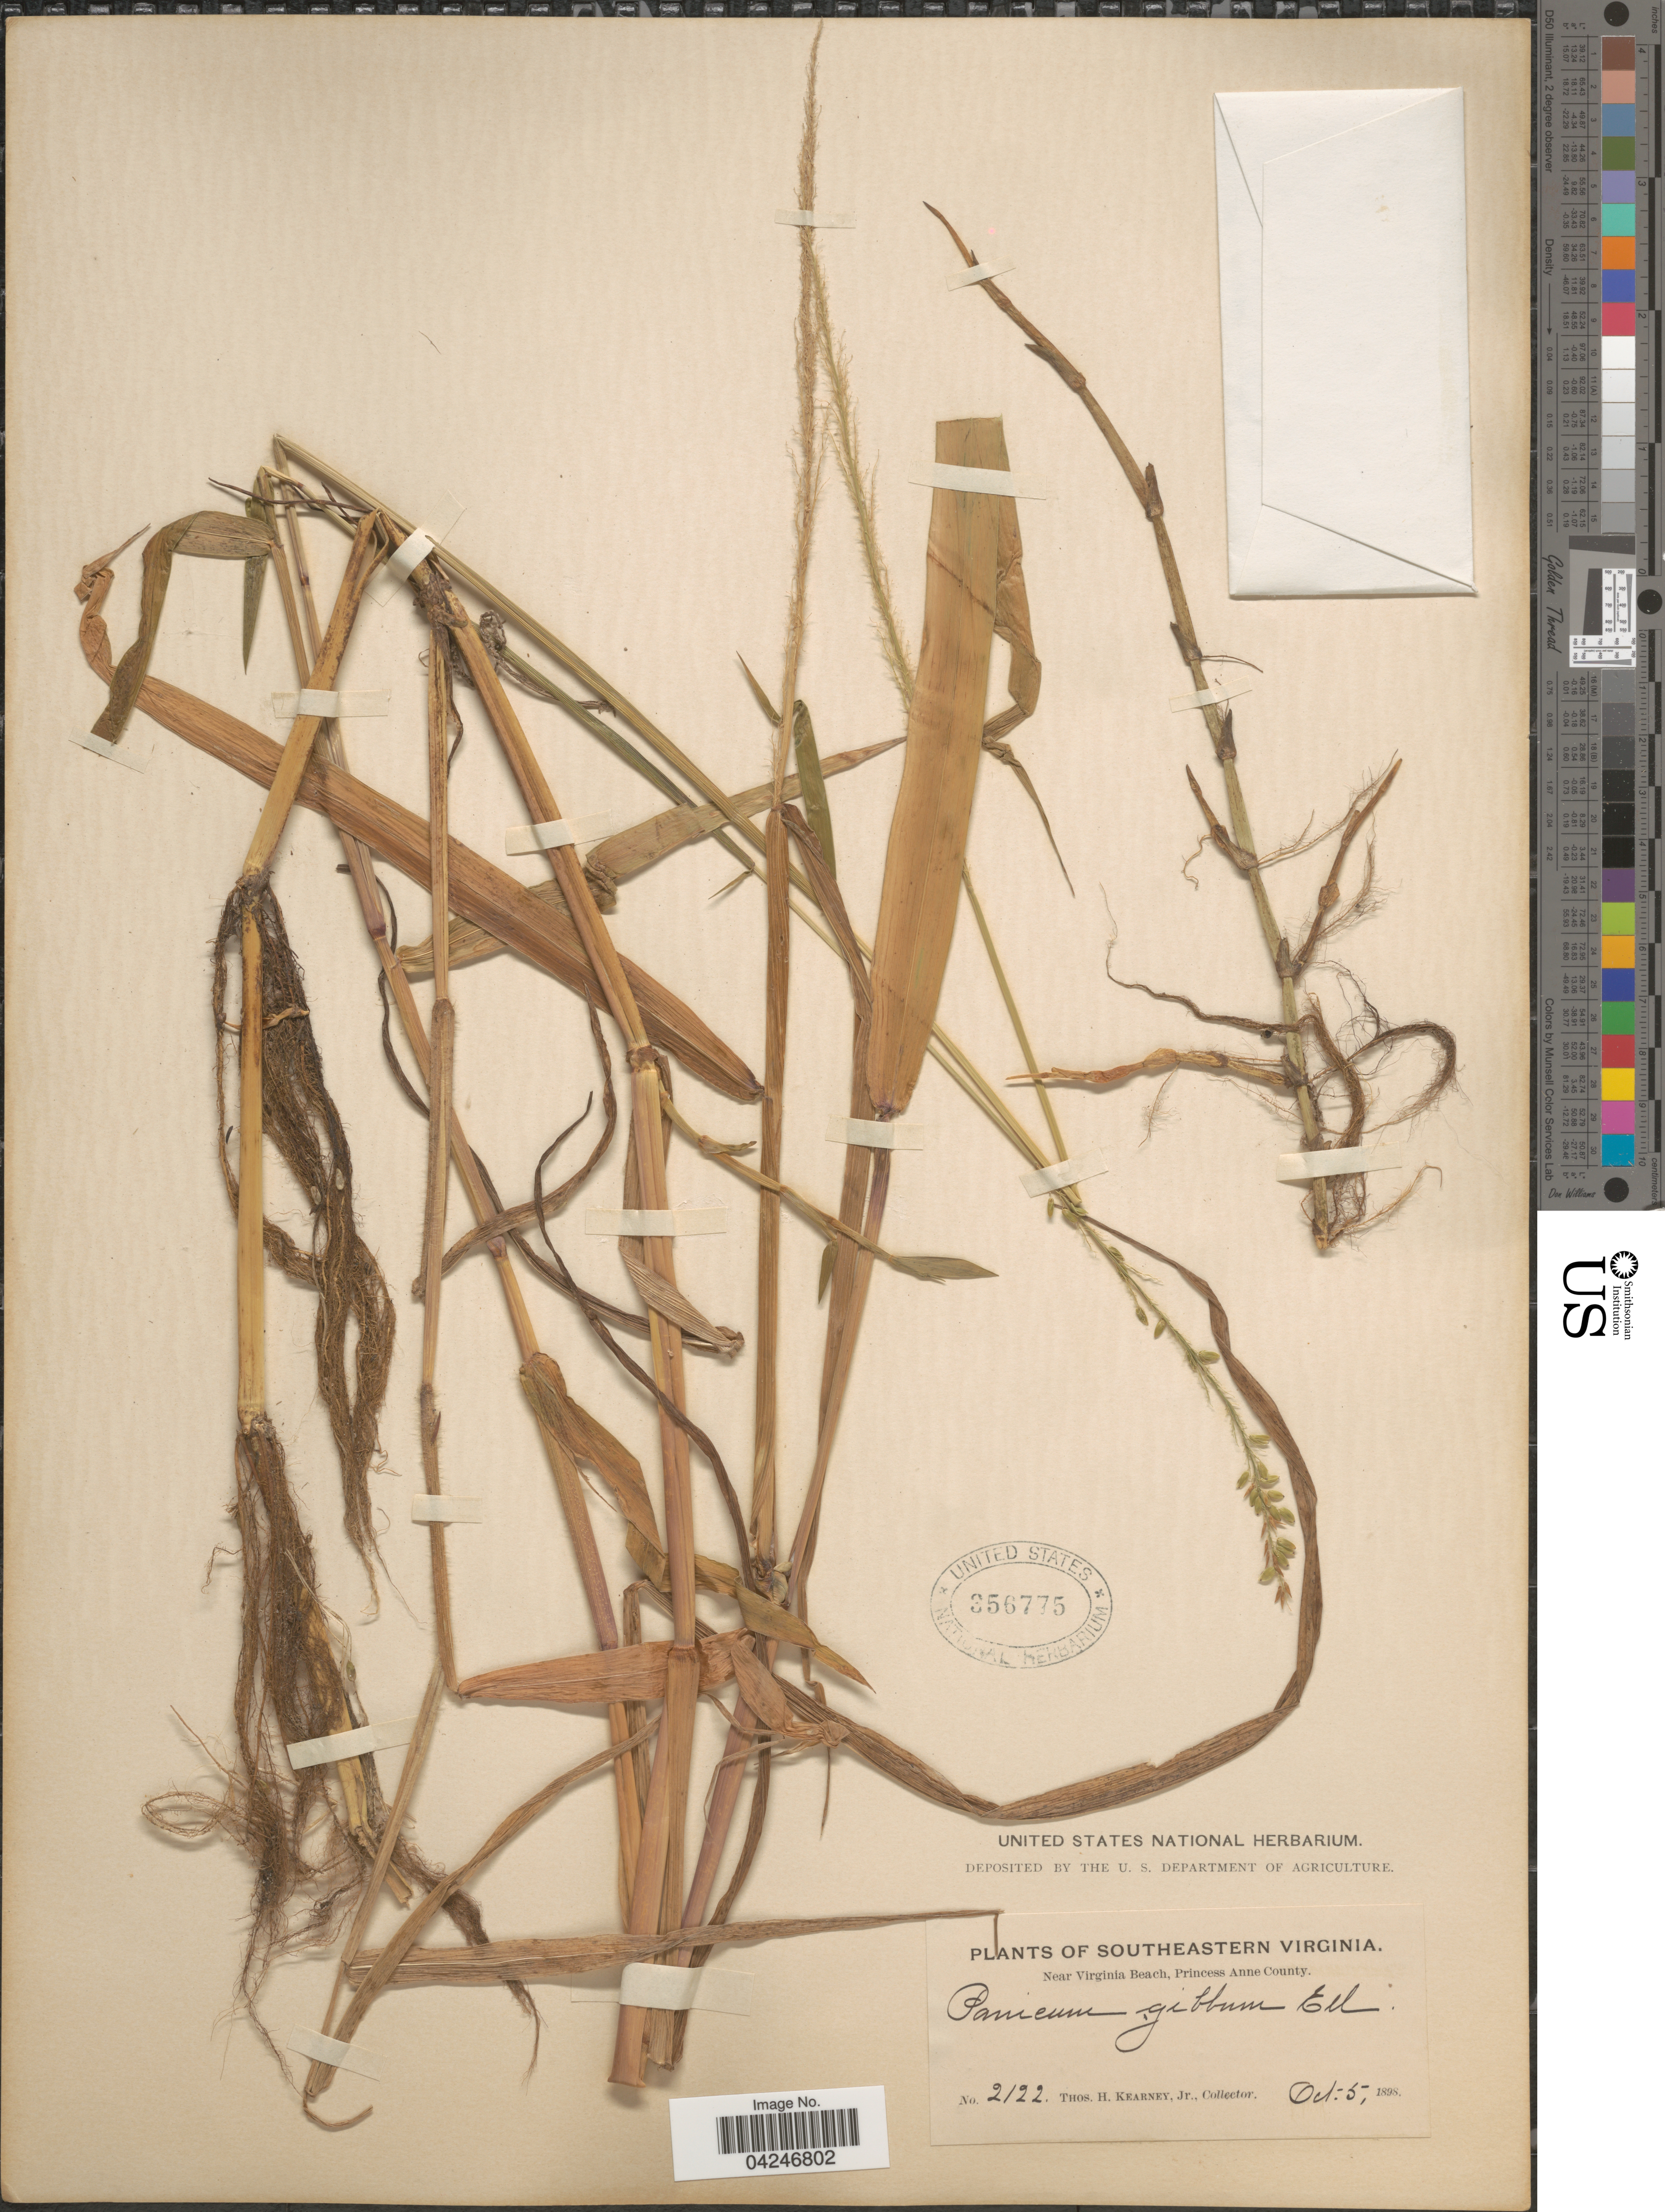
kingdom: Plantae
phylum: Tracheophyta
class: Liliopsida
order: Poales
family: Poaceae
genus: Sacciolepis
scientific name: Sacciolepis striata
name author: (L.) Nash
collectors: T. H. Kearney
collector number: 2122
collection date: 1898-10-05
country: United States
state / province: Virginia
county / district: City of Virginia Beach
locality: Southeastern Virginia. Near Virginia Beach, Princess Anne County [now City of Virginia Beach].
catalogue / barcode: US 356775